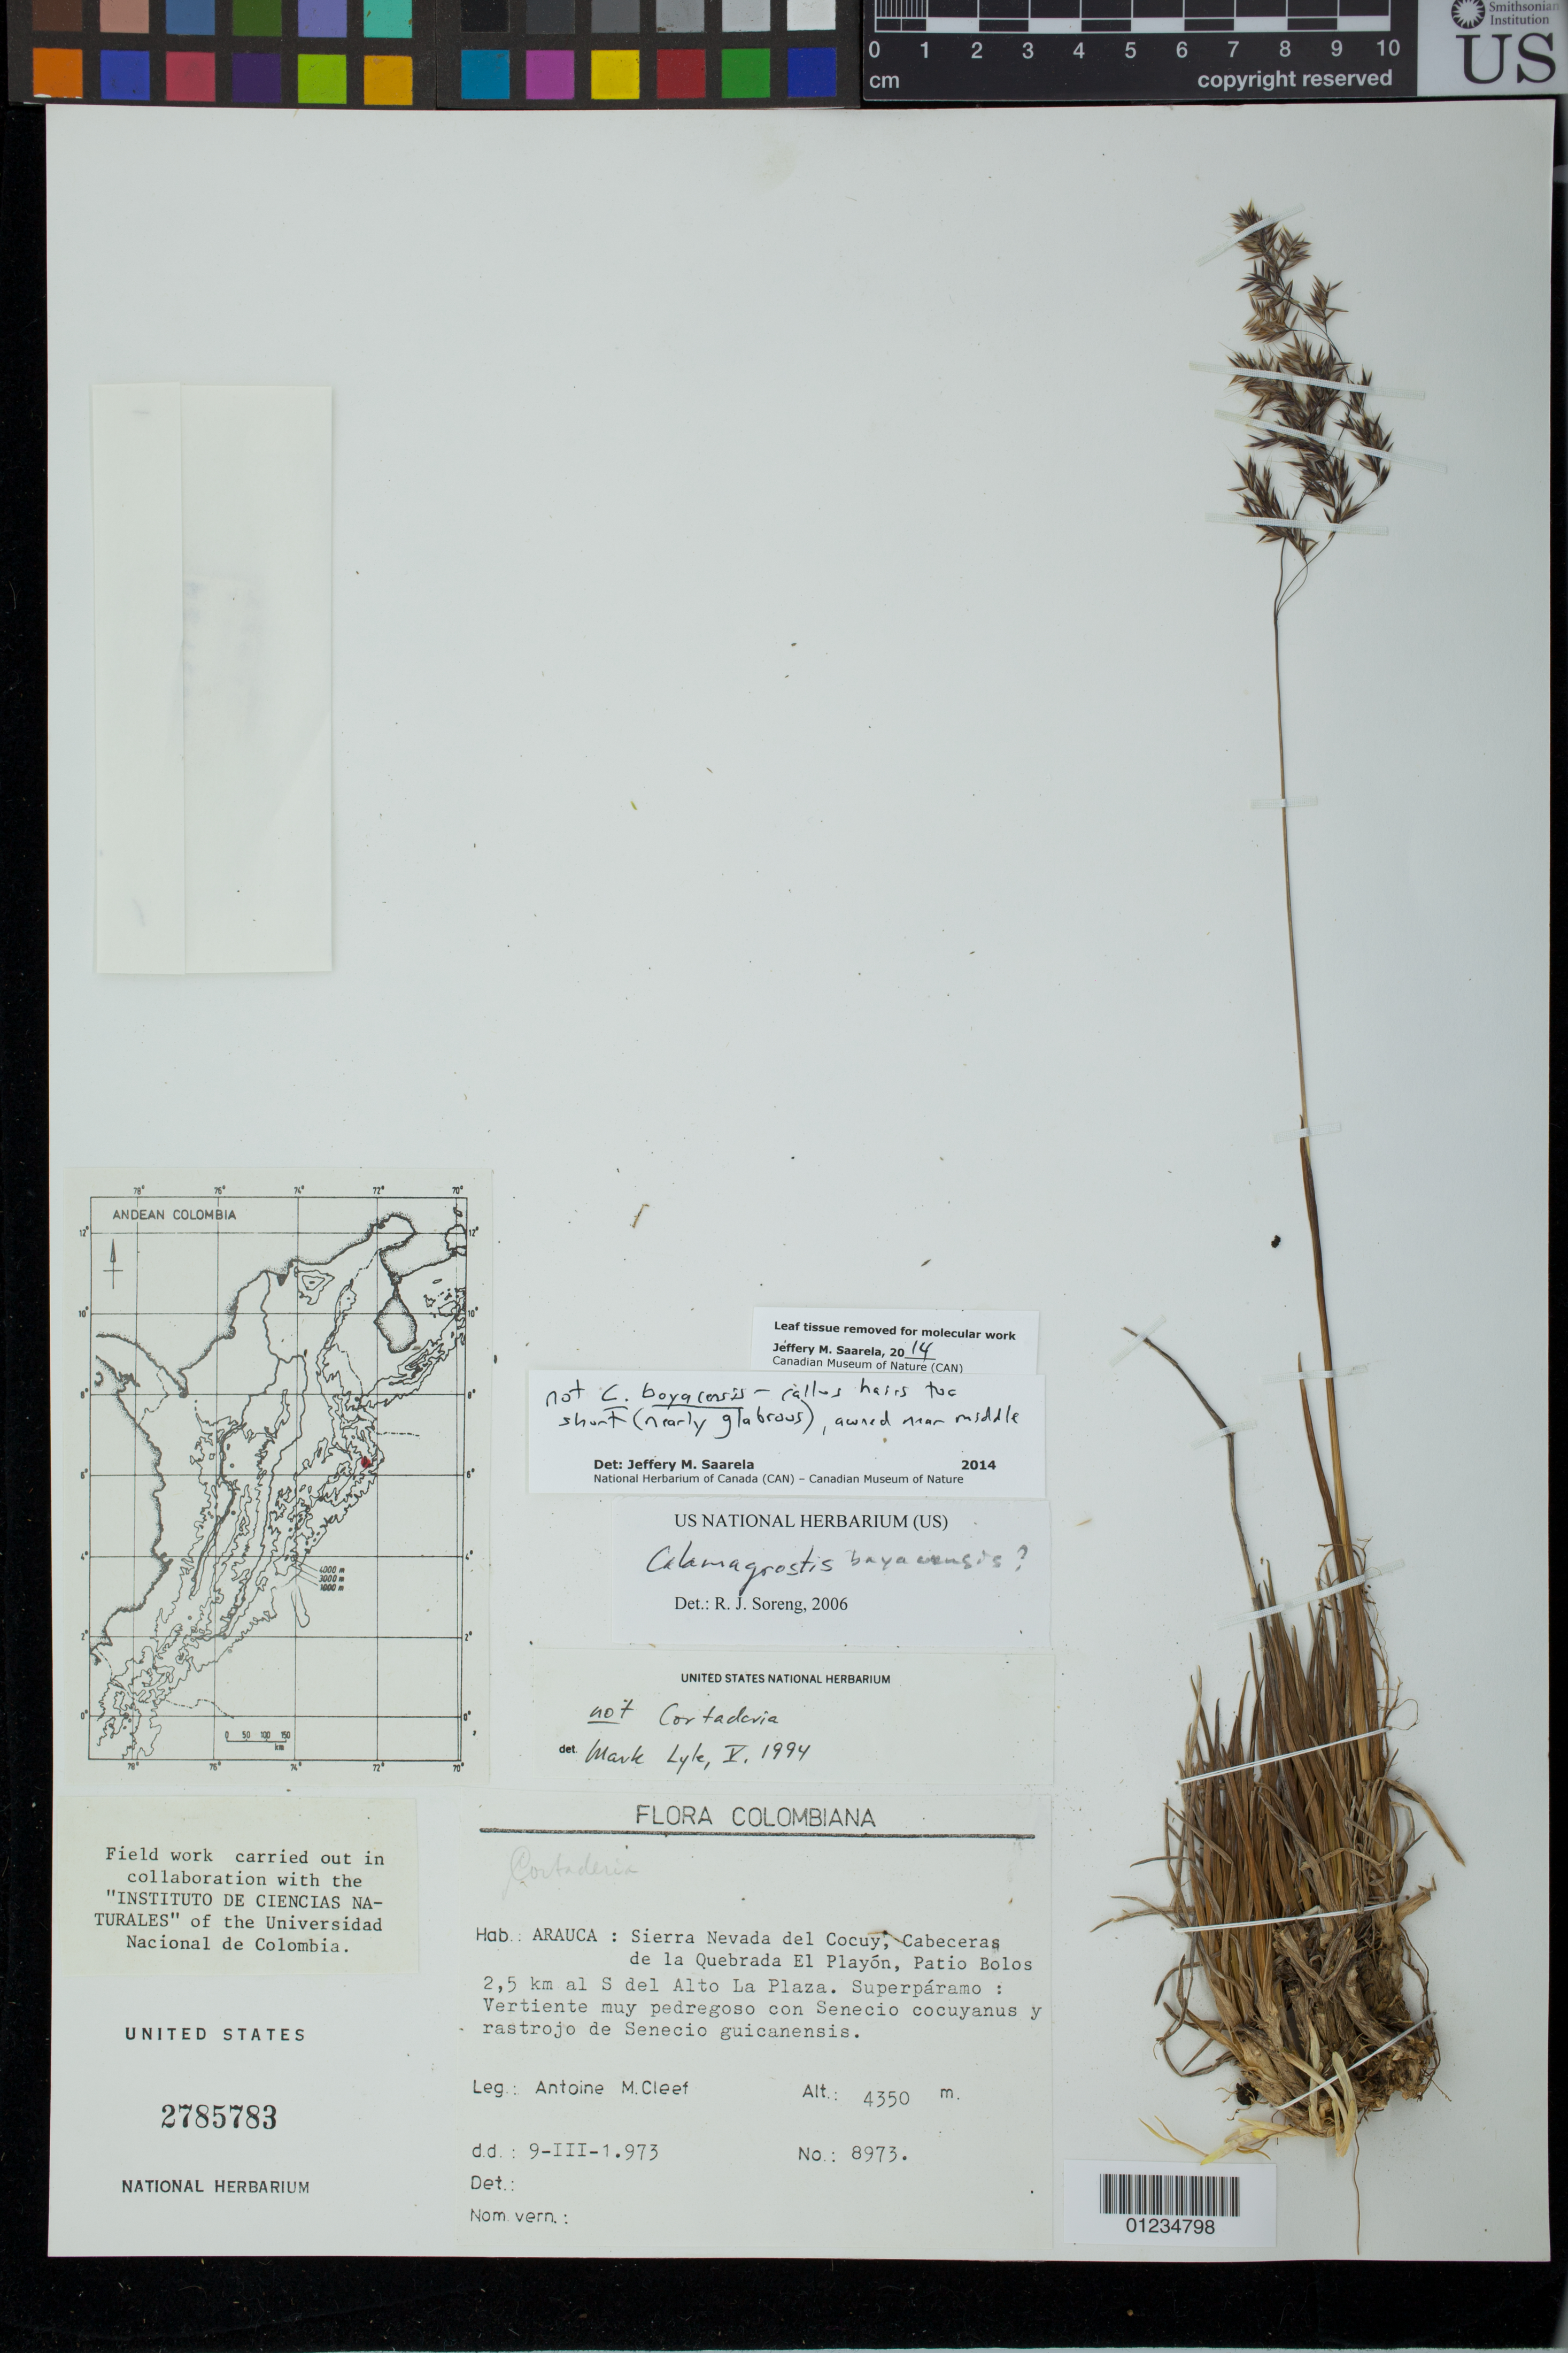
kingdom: Plantae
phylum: Tracheophyta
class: Liliopsida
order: Poales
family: Poaceae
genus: Calamagrostis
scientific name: Calamagrostis planifolia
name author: (Kunth) Trin. ex Steud.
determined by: Soreng, Robert J., Research Associate (BOT), Smithsonian Institution - National Museum of Natural History (UNITED STATES)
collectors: A. M. Cleef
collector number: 8973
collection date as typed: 9-III-1.973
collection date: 1973-03-09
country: Colombia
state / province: Arauca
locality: Arauca: Sierra Nevada del Cocuy, Cabeceras de la Quebrada El Playón, Patio Bolos 2.5 km al S del Alto La Plaza.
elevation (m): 4350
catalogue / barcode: US 2785783